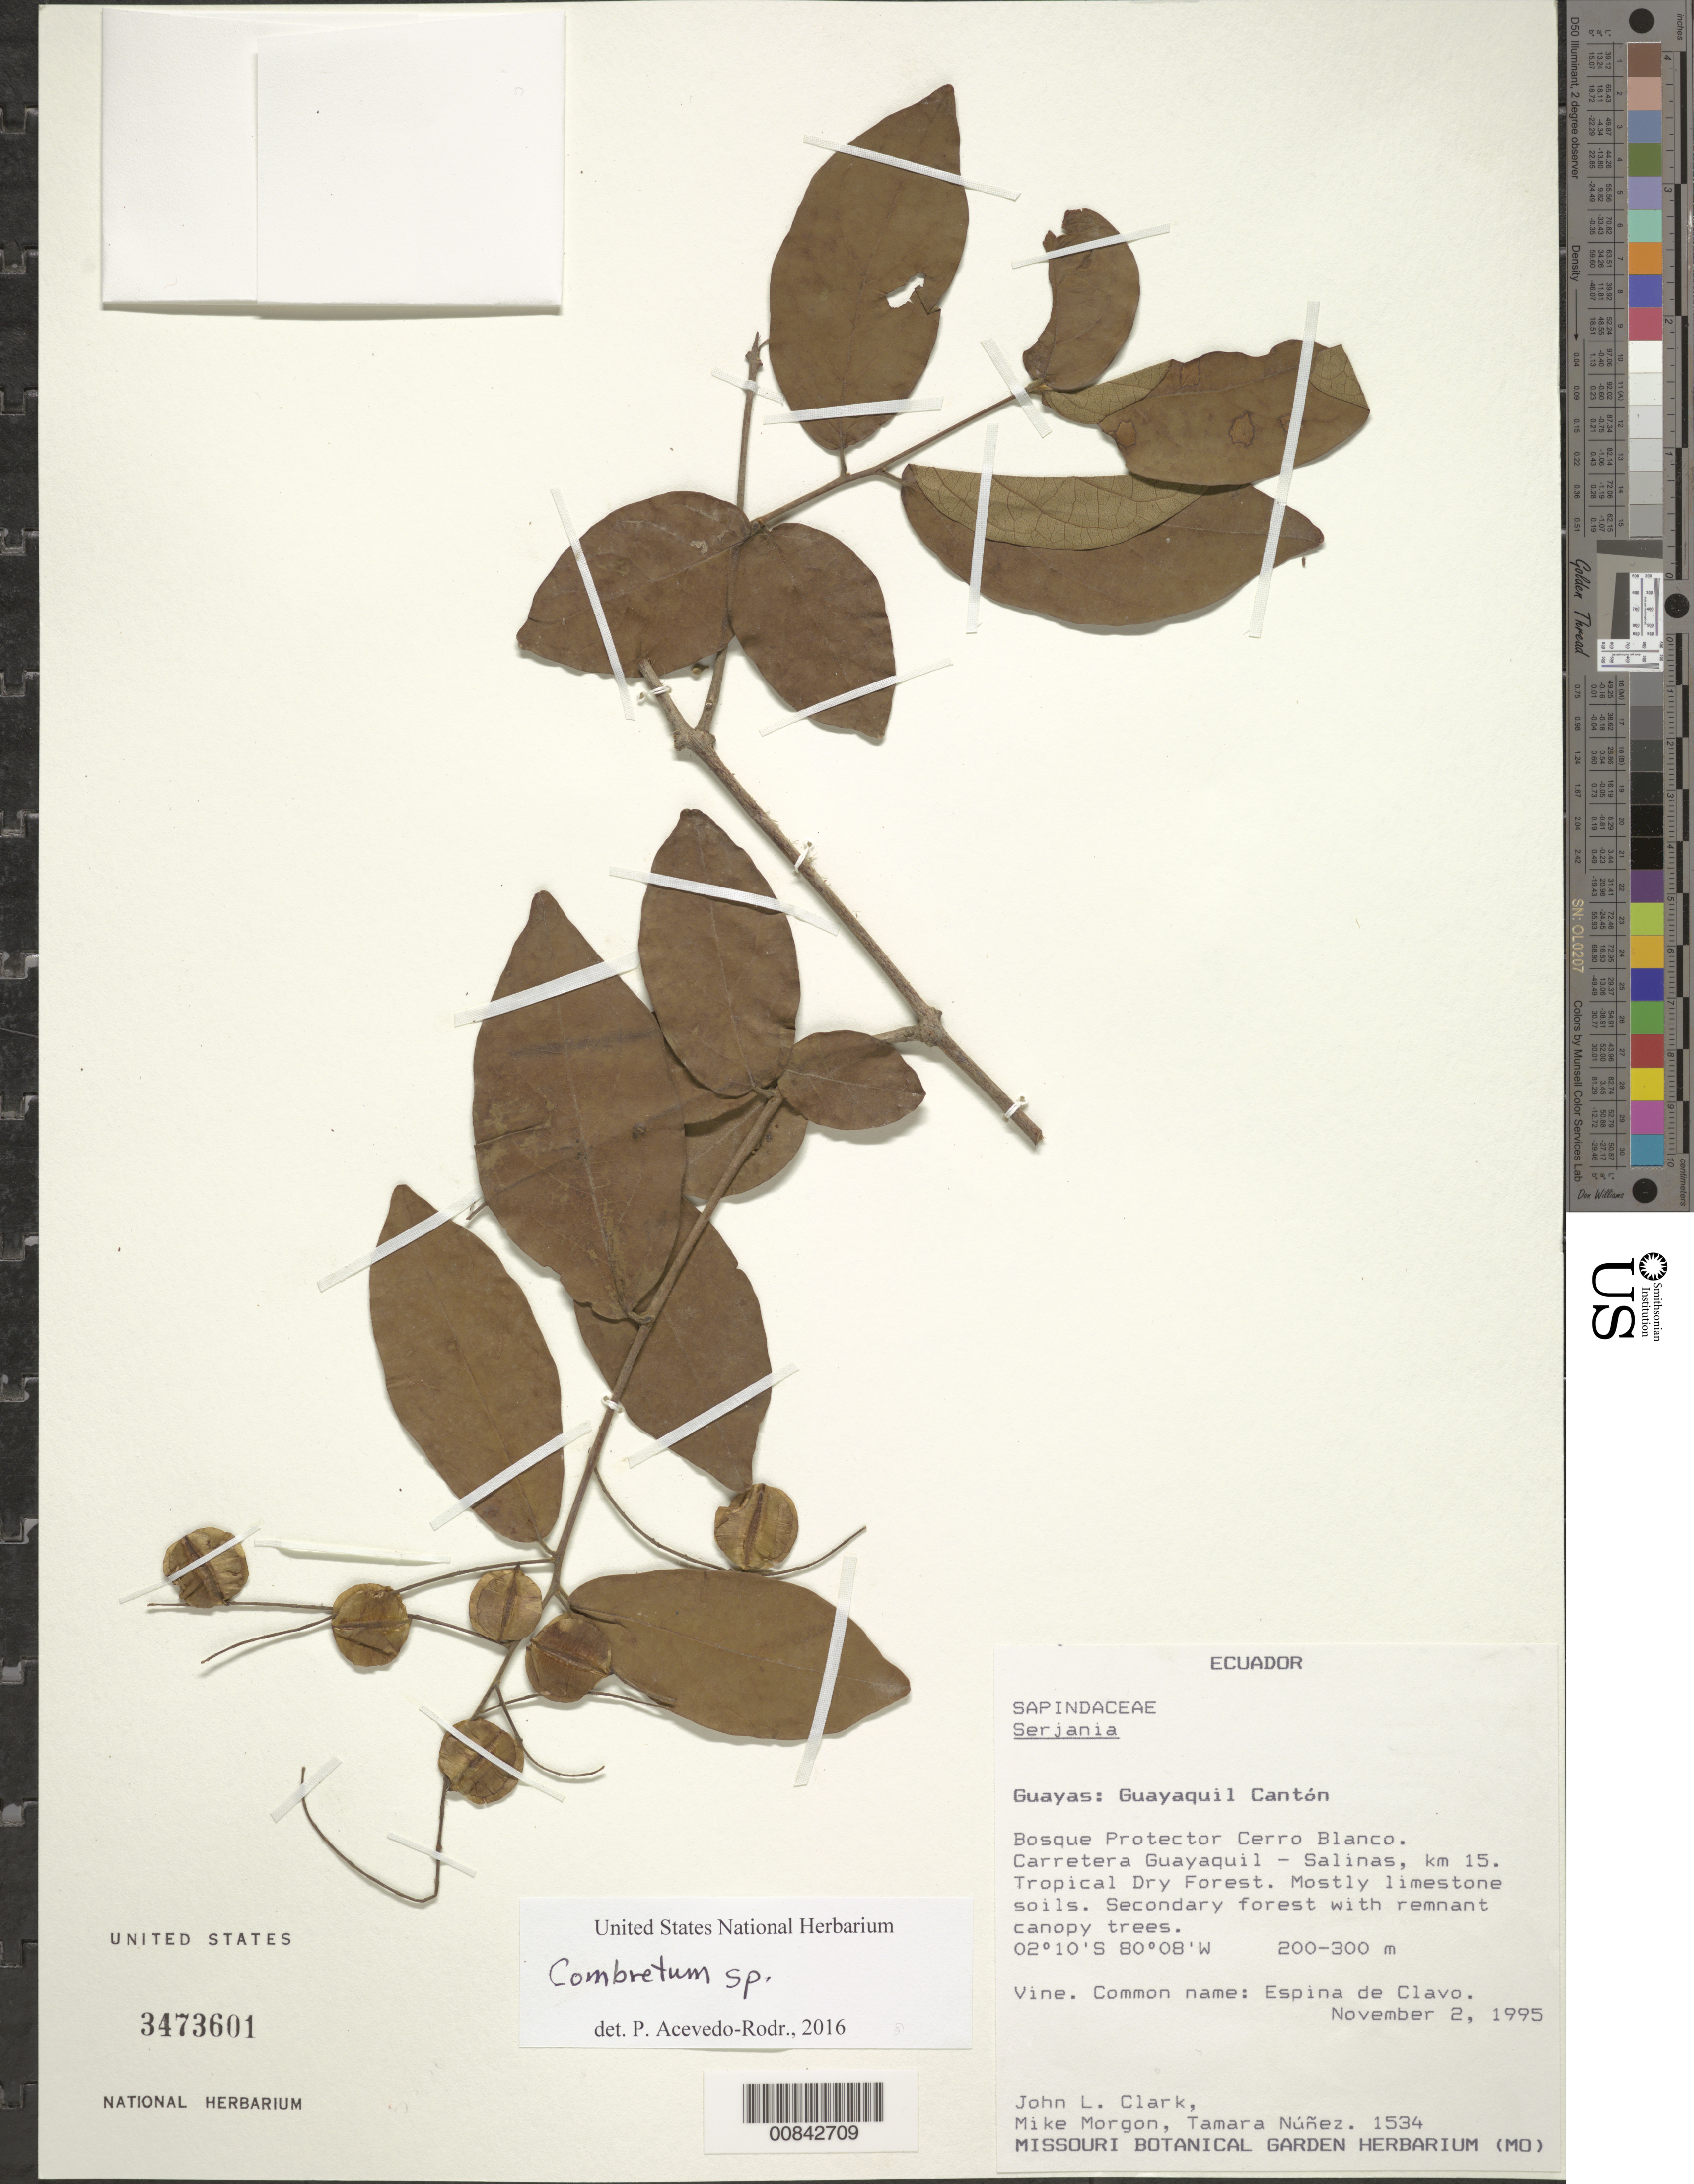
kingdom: Plantae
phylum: Tracheophyta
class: Magnoliopsida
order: Myrtales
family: Combretaceae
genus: Combretum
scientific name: Combretum sp.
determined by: Acevedo-Rodríguez, P., (BOT), Smithsonian Institution - National Museum of Natural History (UNITED STATES)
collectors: J. L. Clark, M. Morgon & T. Núñez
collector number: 01534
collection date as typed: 02 Nov 1995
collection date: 1995-11-02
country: Ecuador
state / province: Guayas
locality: Guayaquil Cantón. Bosque Protector Cerro Blanco. Carretera Guayaquil-Salinas, km 15.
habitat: Secondary forest with remnant canopy trees.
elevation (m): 200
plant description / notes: Common name: Espina de Clavo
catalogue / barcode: US 3473601